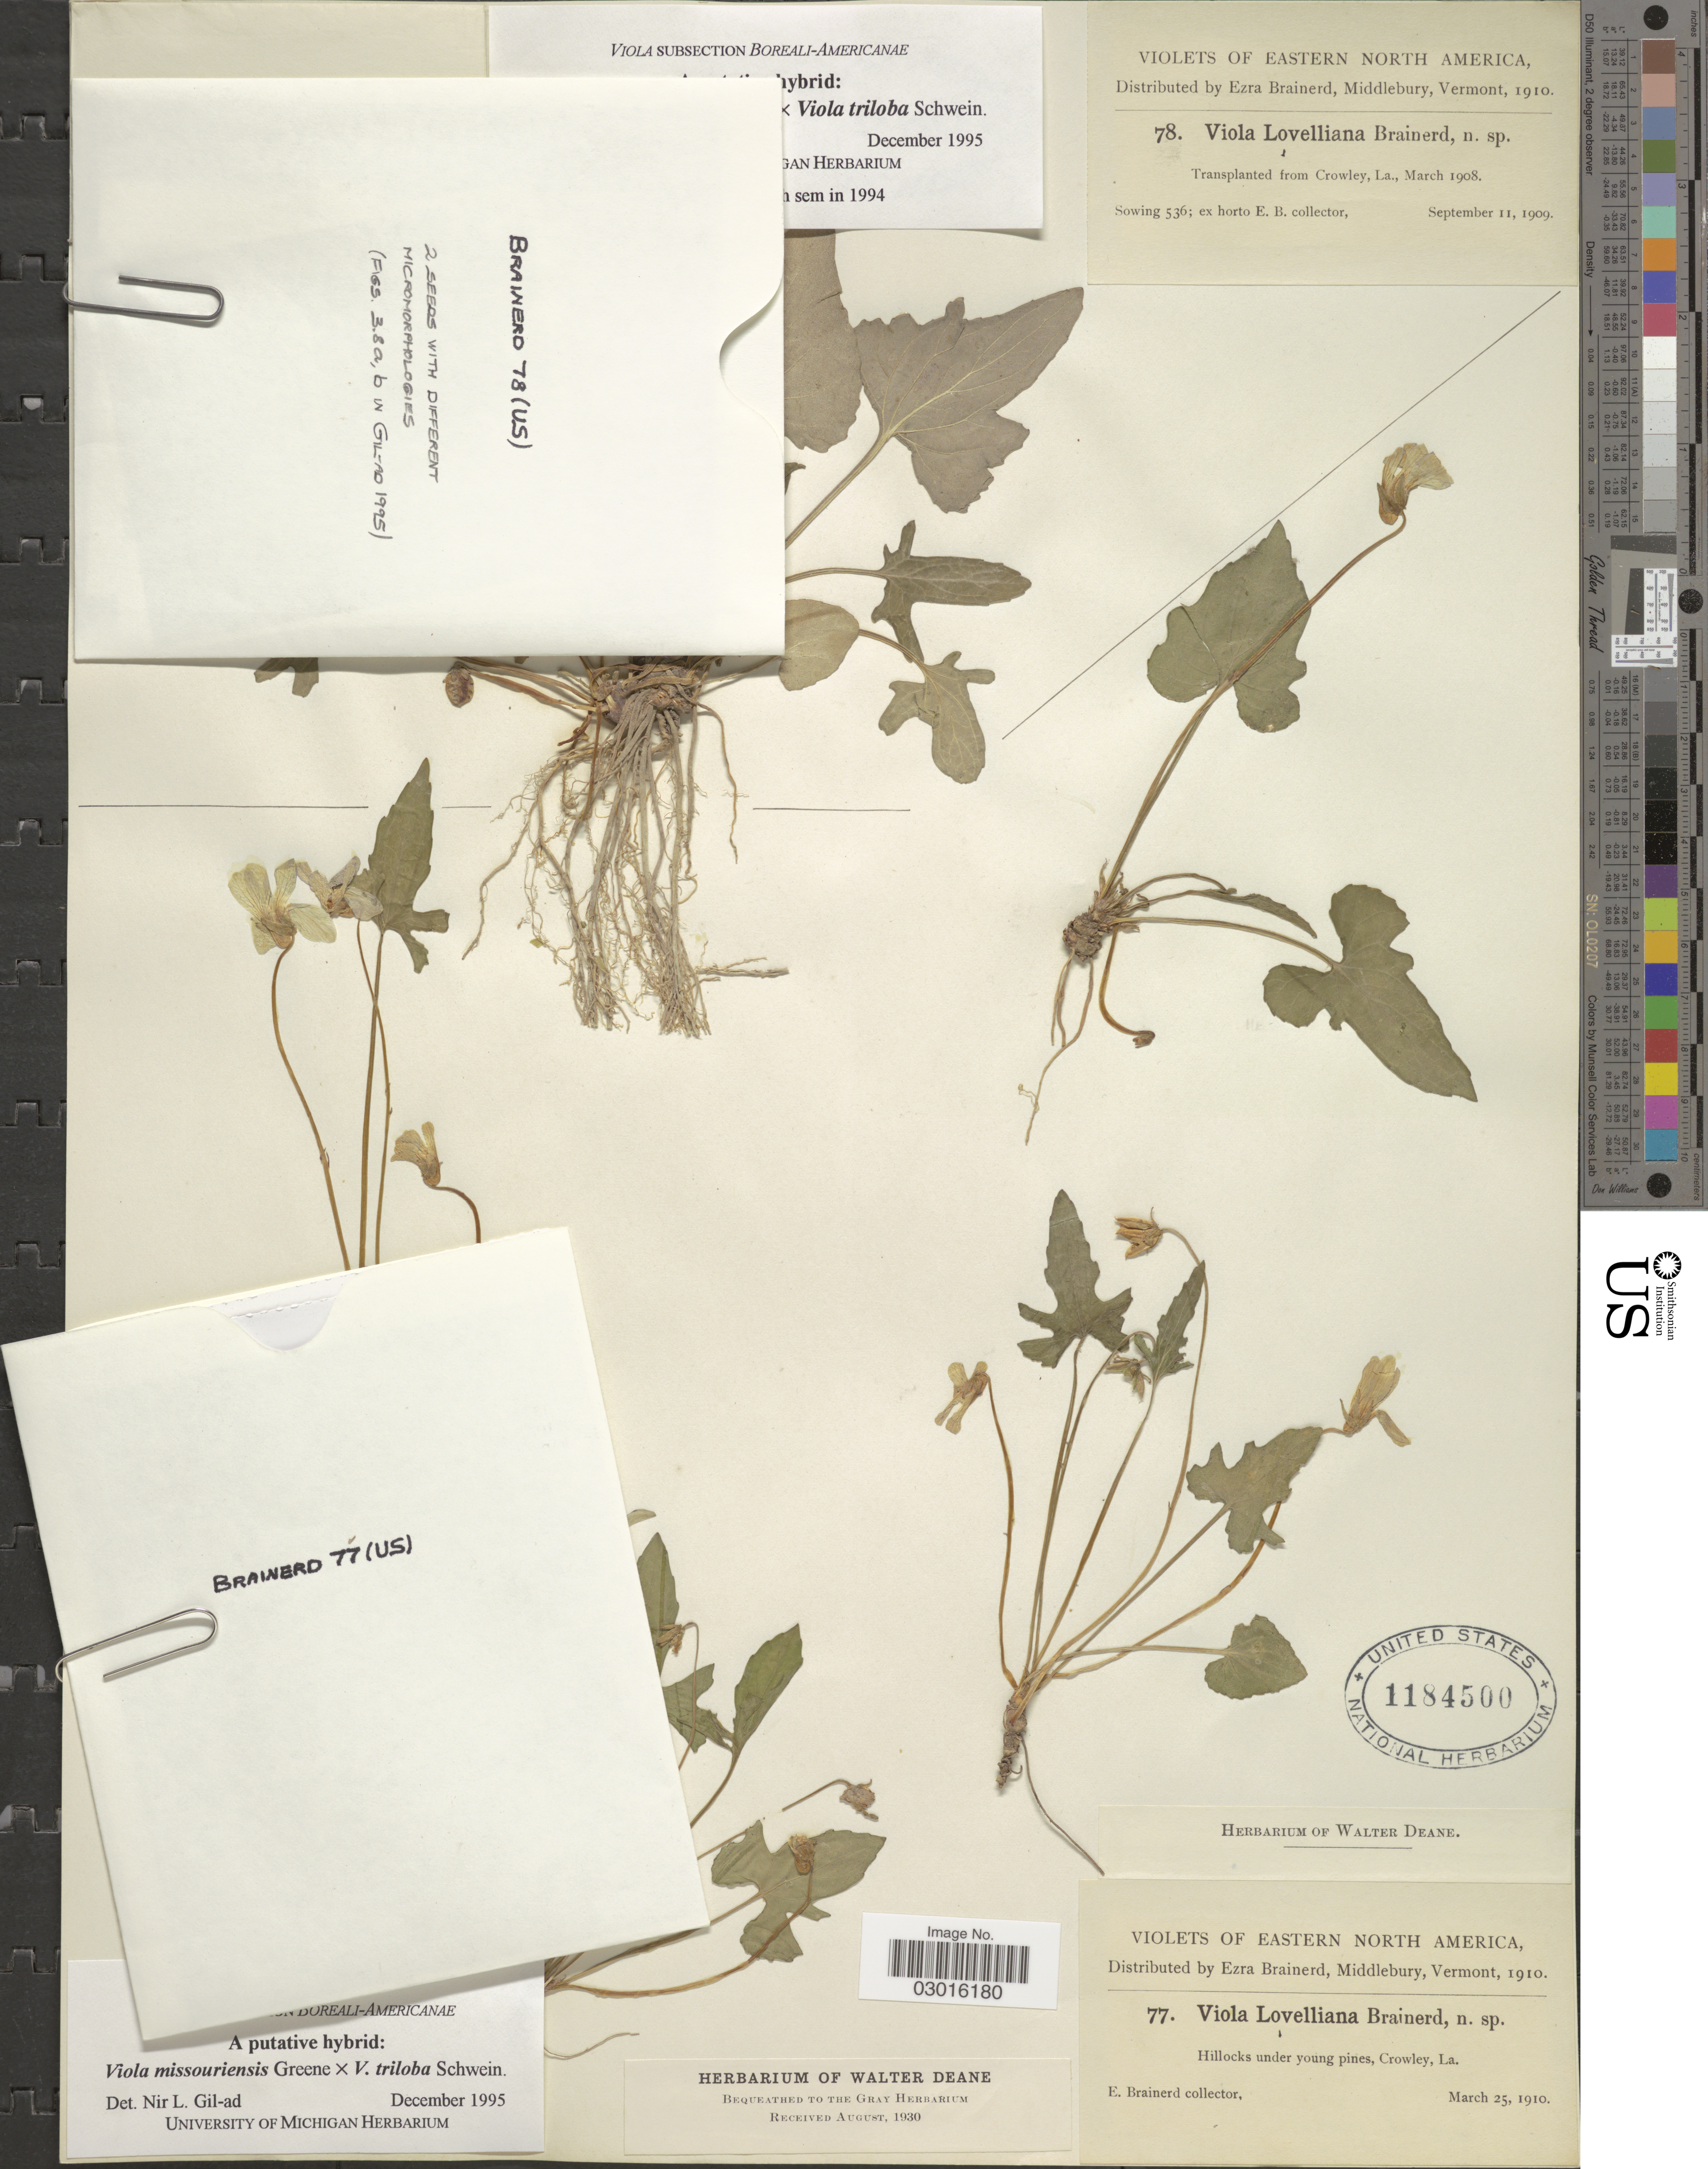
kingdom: Plantae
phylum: Tracheophyta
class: Magnoliopsida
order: Malpighiales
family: Violaceae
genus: Viola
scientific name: Viola missouriensis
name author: Greene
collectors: E. Brainerd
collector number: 77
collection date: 1910-03-25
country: United States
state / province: Louisiana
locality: Eastern North America, Hillocks under young pines, Crowley.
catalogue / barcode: US 1184500